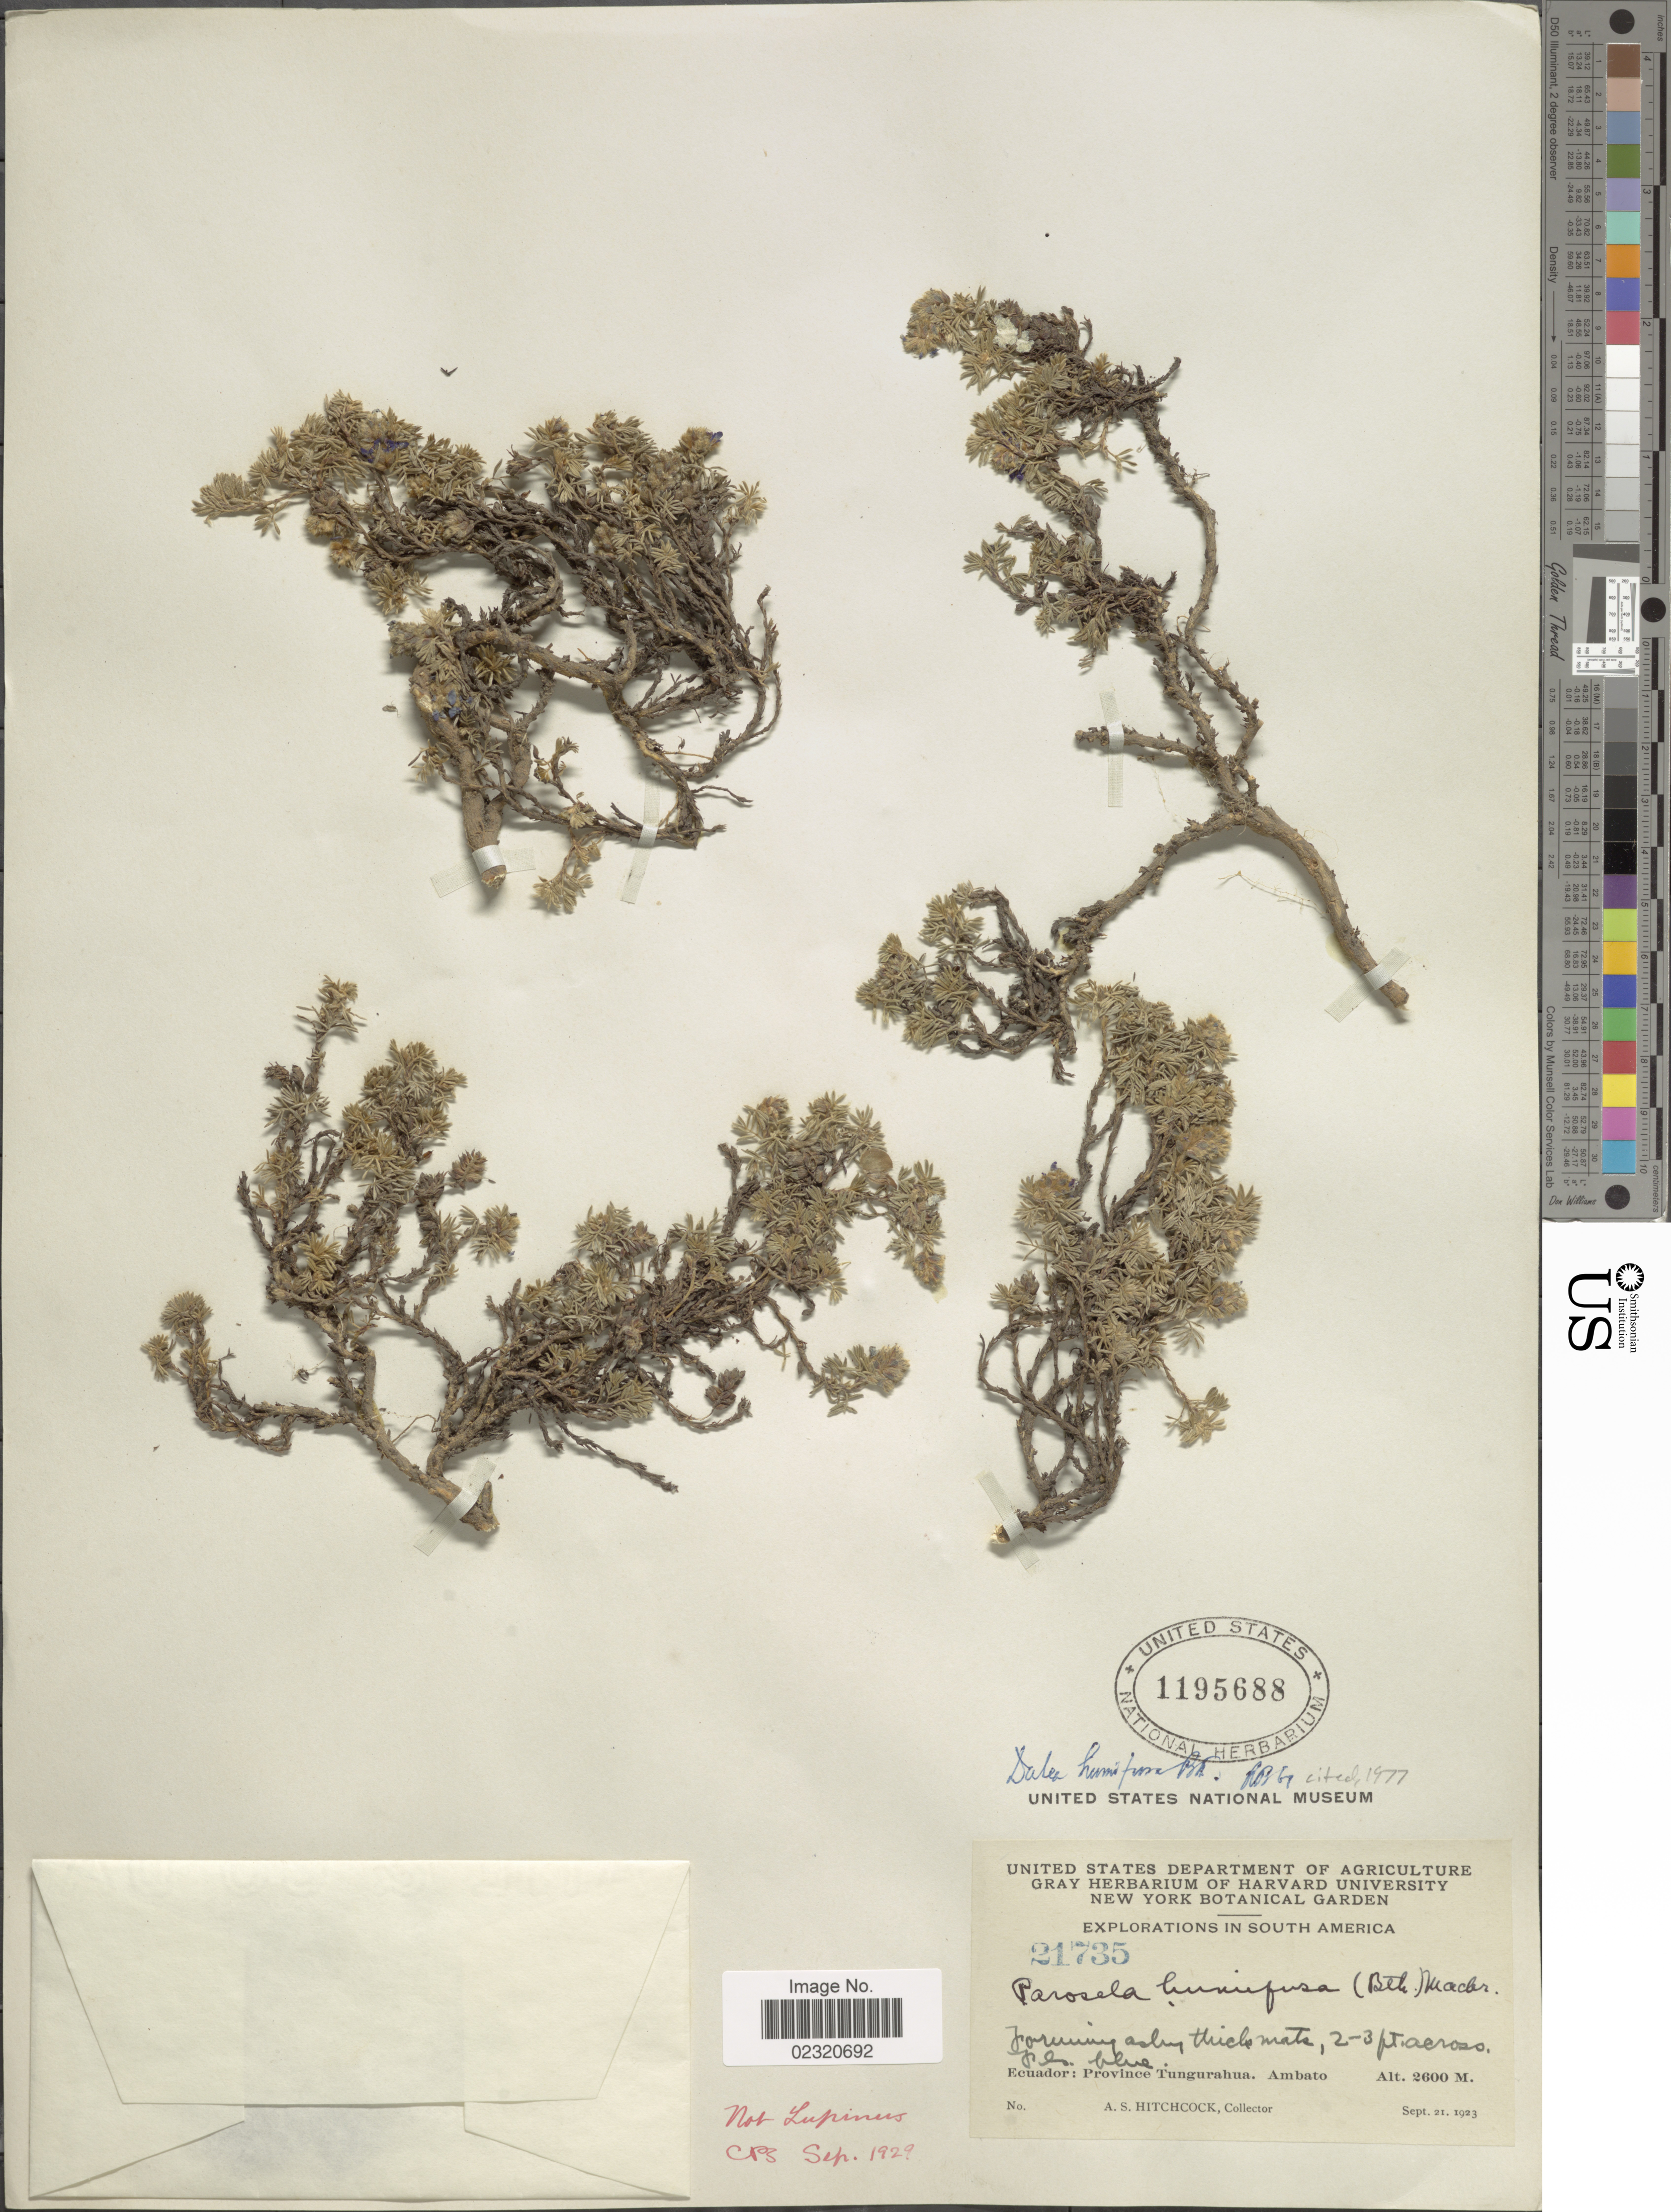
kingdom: Plantae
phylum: Tracheophyta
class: Magnoliopsida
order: Fabales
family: Fabaceae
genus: Dalea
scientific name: Dalea humifusa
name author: Benth.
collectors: A. S. Hitchcock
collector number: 21735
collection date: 1923-09-21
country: Ecuador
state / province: Tungurahua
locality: Ambato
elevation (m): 2600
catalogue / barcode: US 1195688